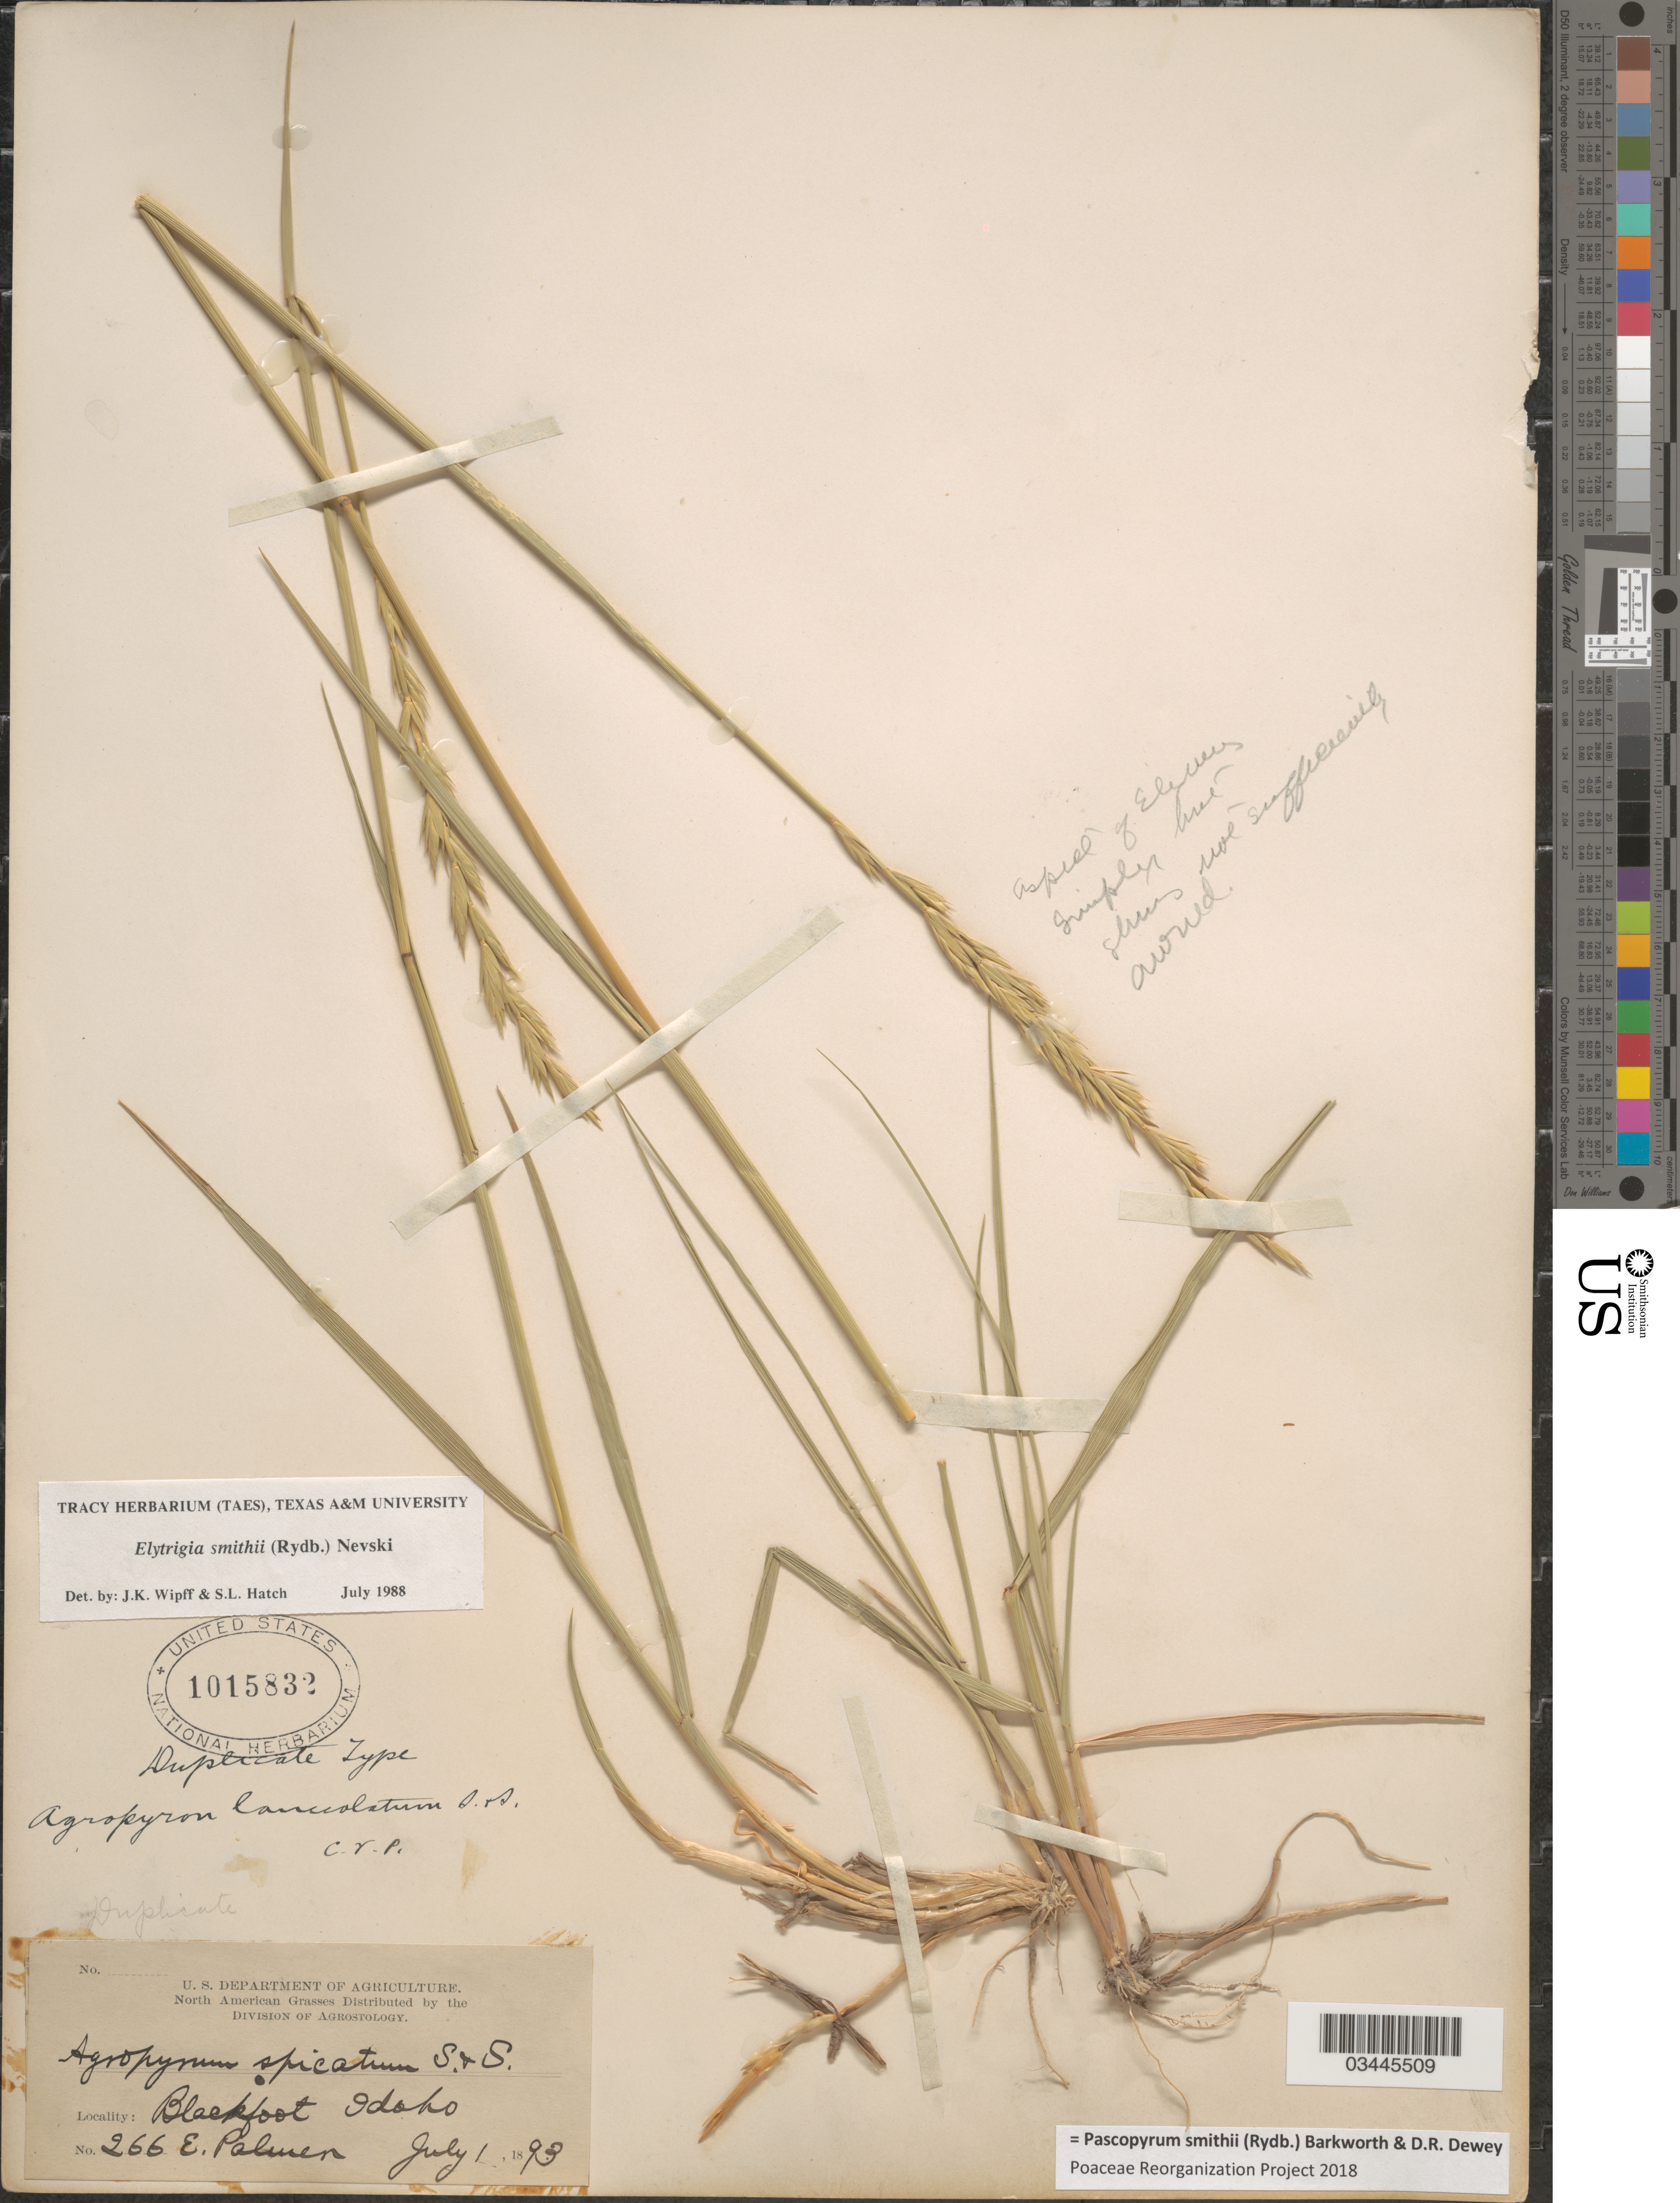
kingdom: Plantae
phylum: Tracheophyta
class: Liliopsida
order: Poales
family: Poaceae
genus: Pascopyrum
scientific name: Pascopyrum smithii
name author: (Rydb.) Barkworth & Dewey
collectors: E. Palmer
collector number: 266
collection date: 1893-07-01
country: United States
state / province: Idaho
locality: Blackfoot.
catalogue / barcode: US 1015832